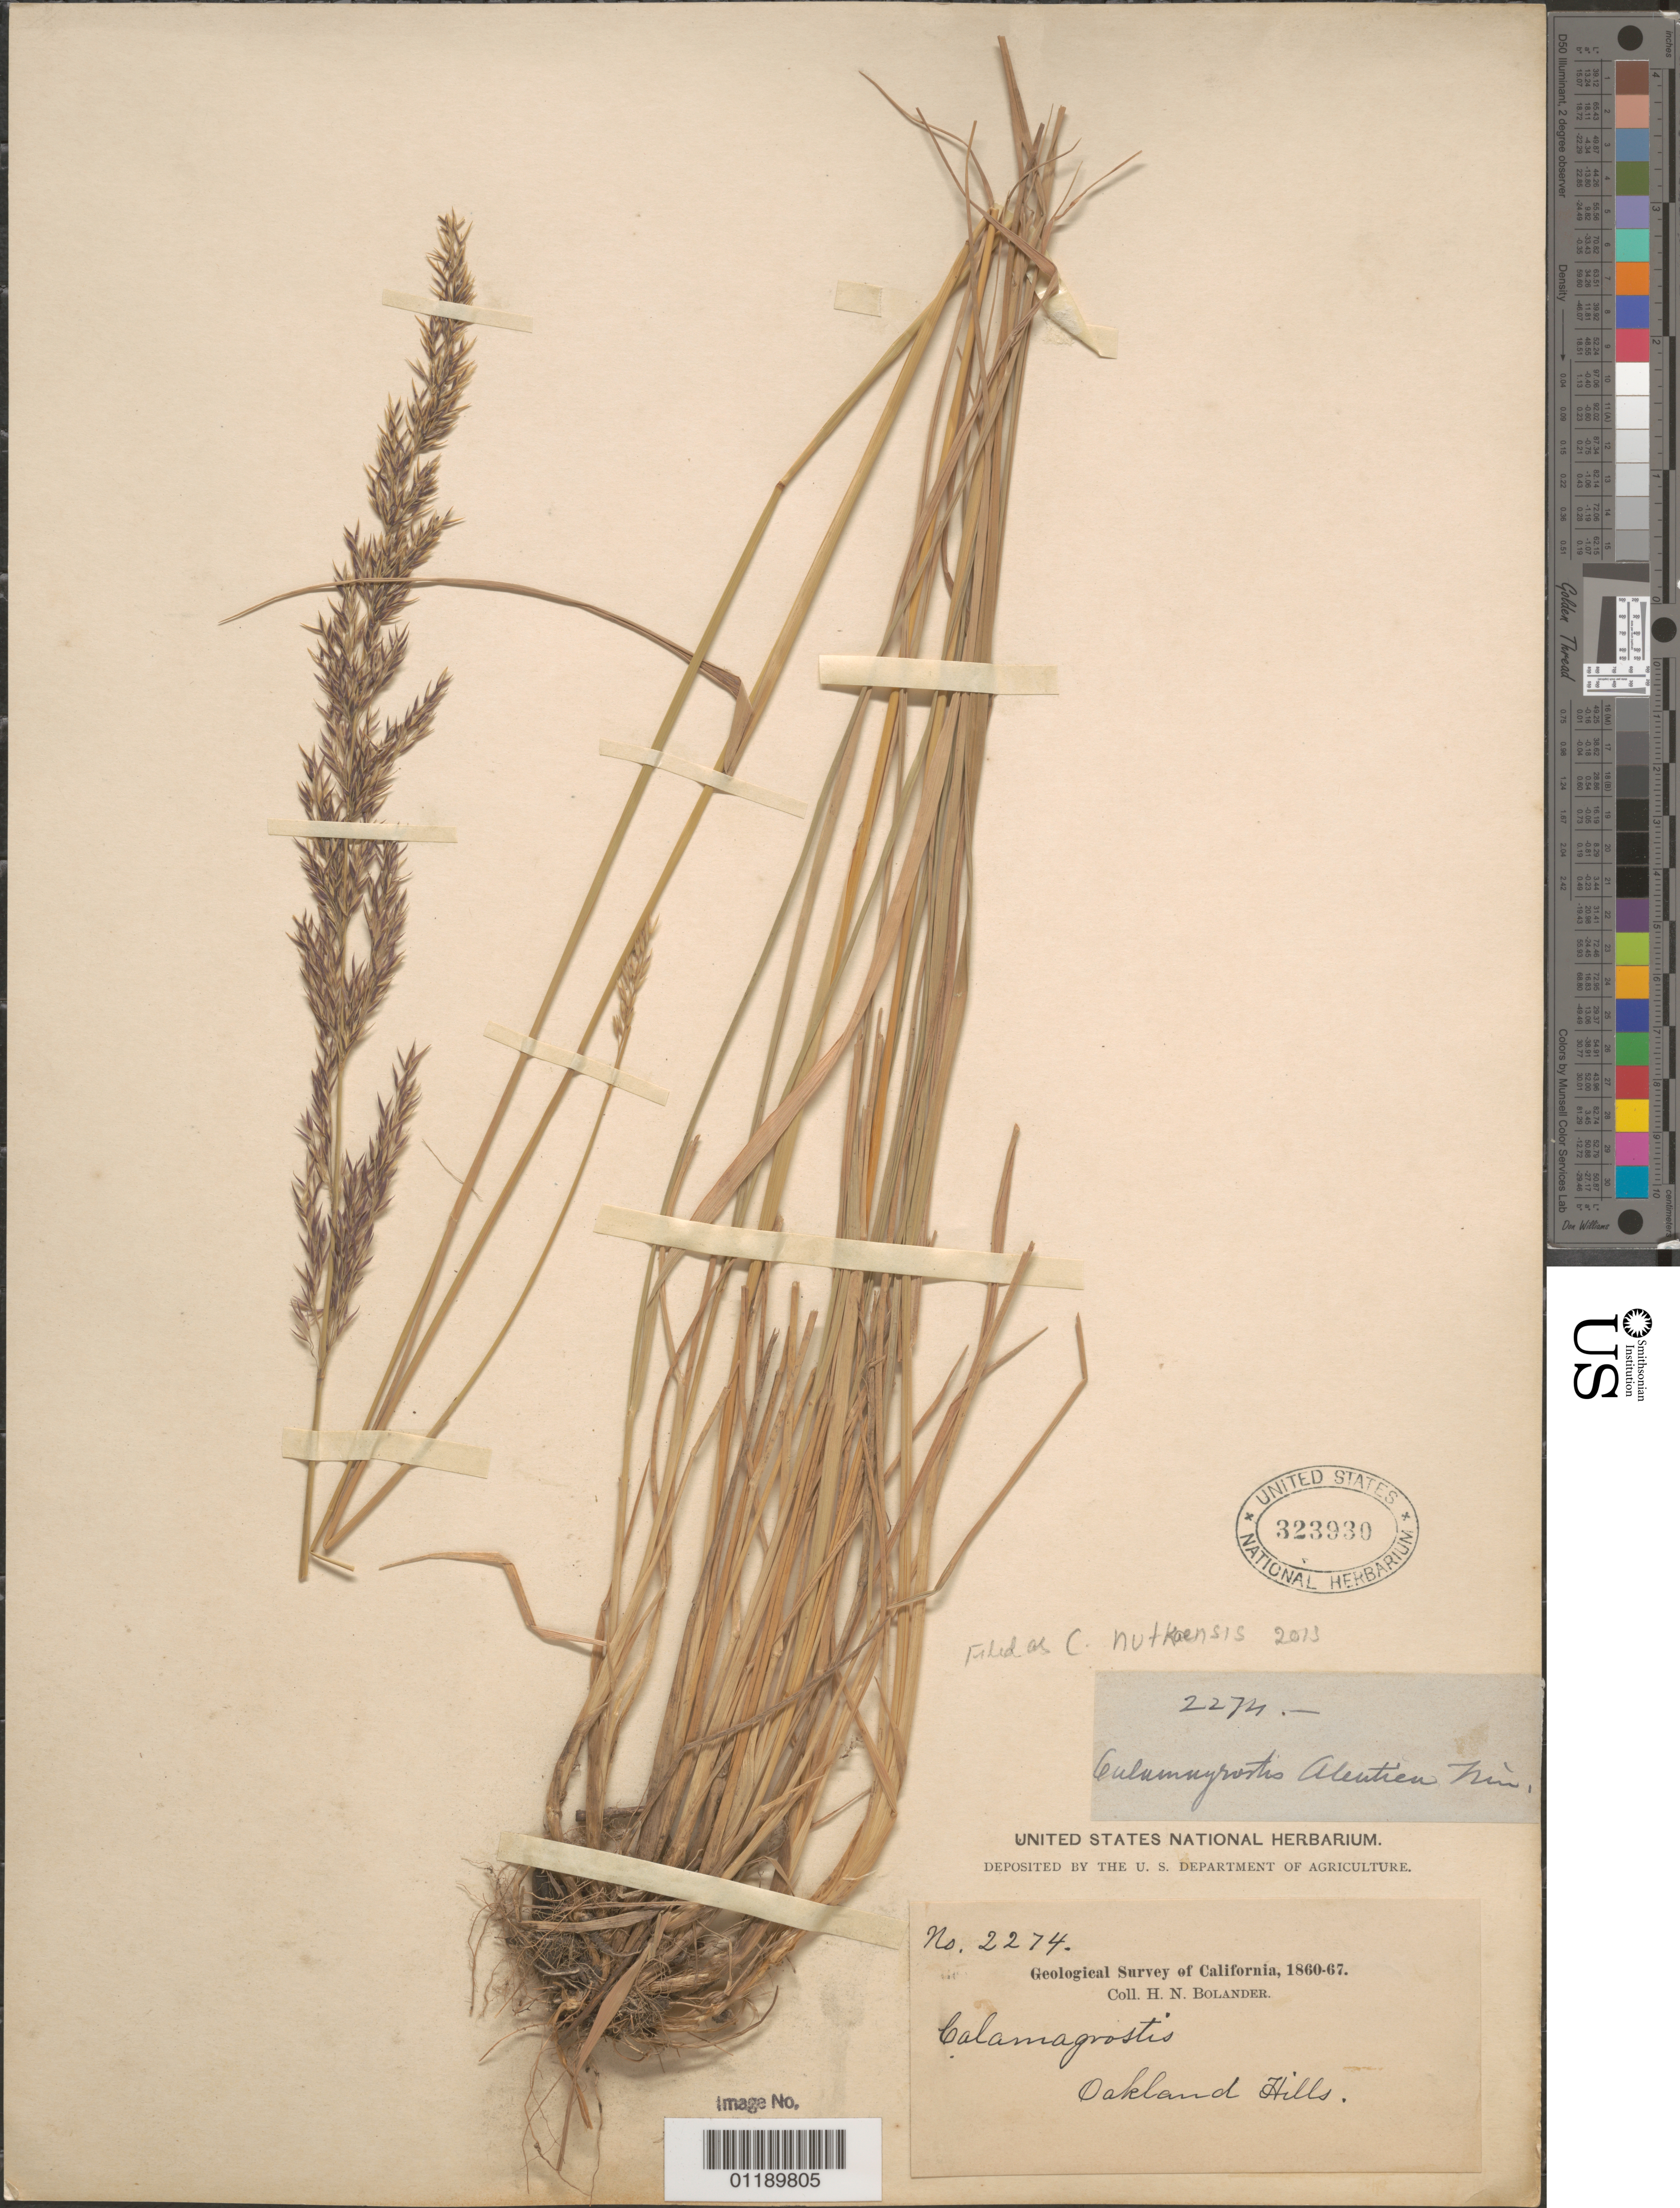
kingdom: Plantae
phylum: Tracheophyta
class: Liliopsida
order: Poales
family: Poaceae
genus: Calamagrostis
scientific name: Calamagrostis nutkaensis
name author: (J. Presl) Steud.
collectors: H. Bolander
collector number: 2274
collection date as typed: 1860 to -- --- 1867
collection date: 1860/1867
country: United States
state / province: California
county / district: Alameda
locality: Oakland Hills.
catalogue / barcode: US 323930